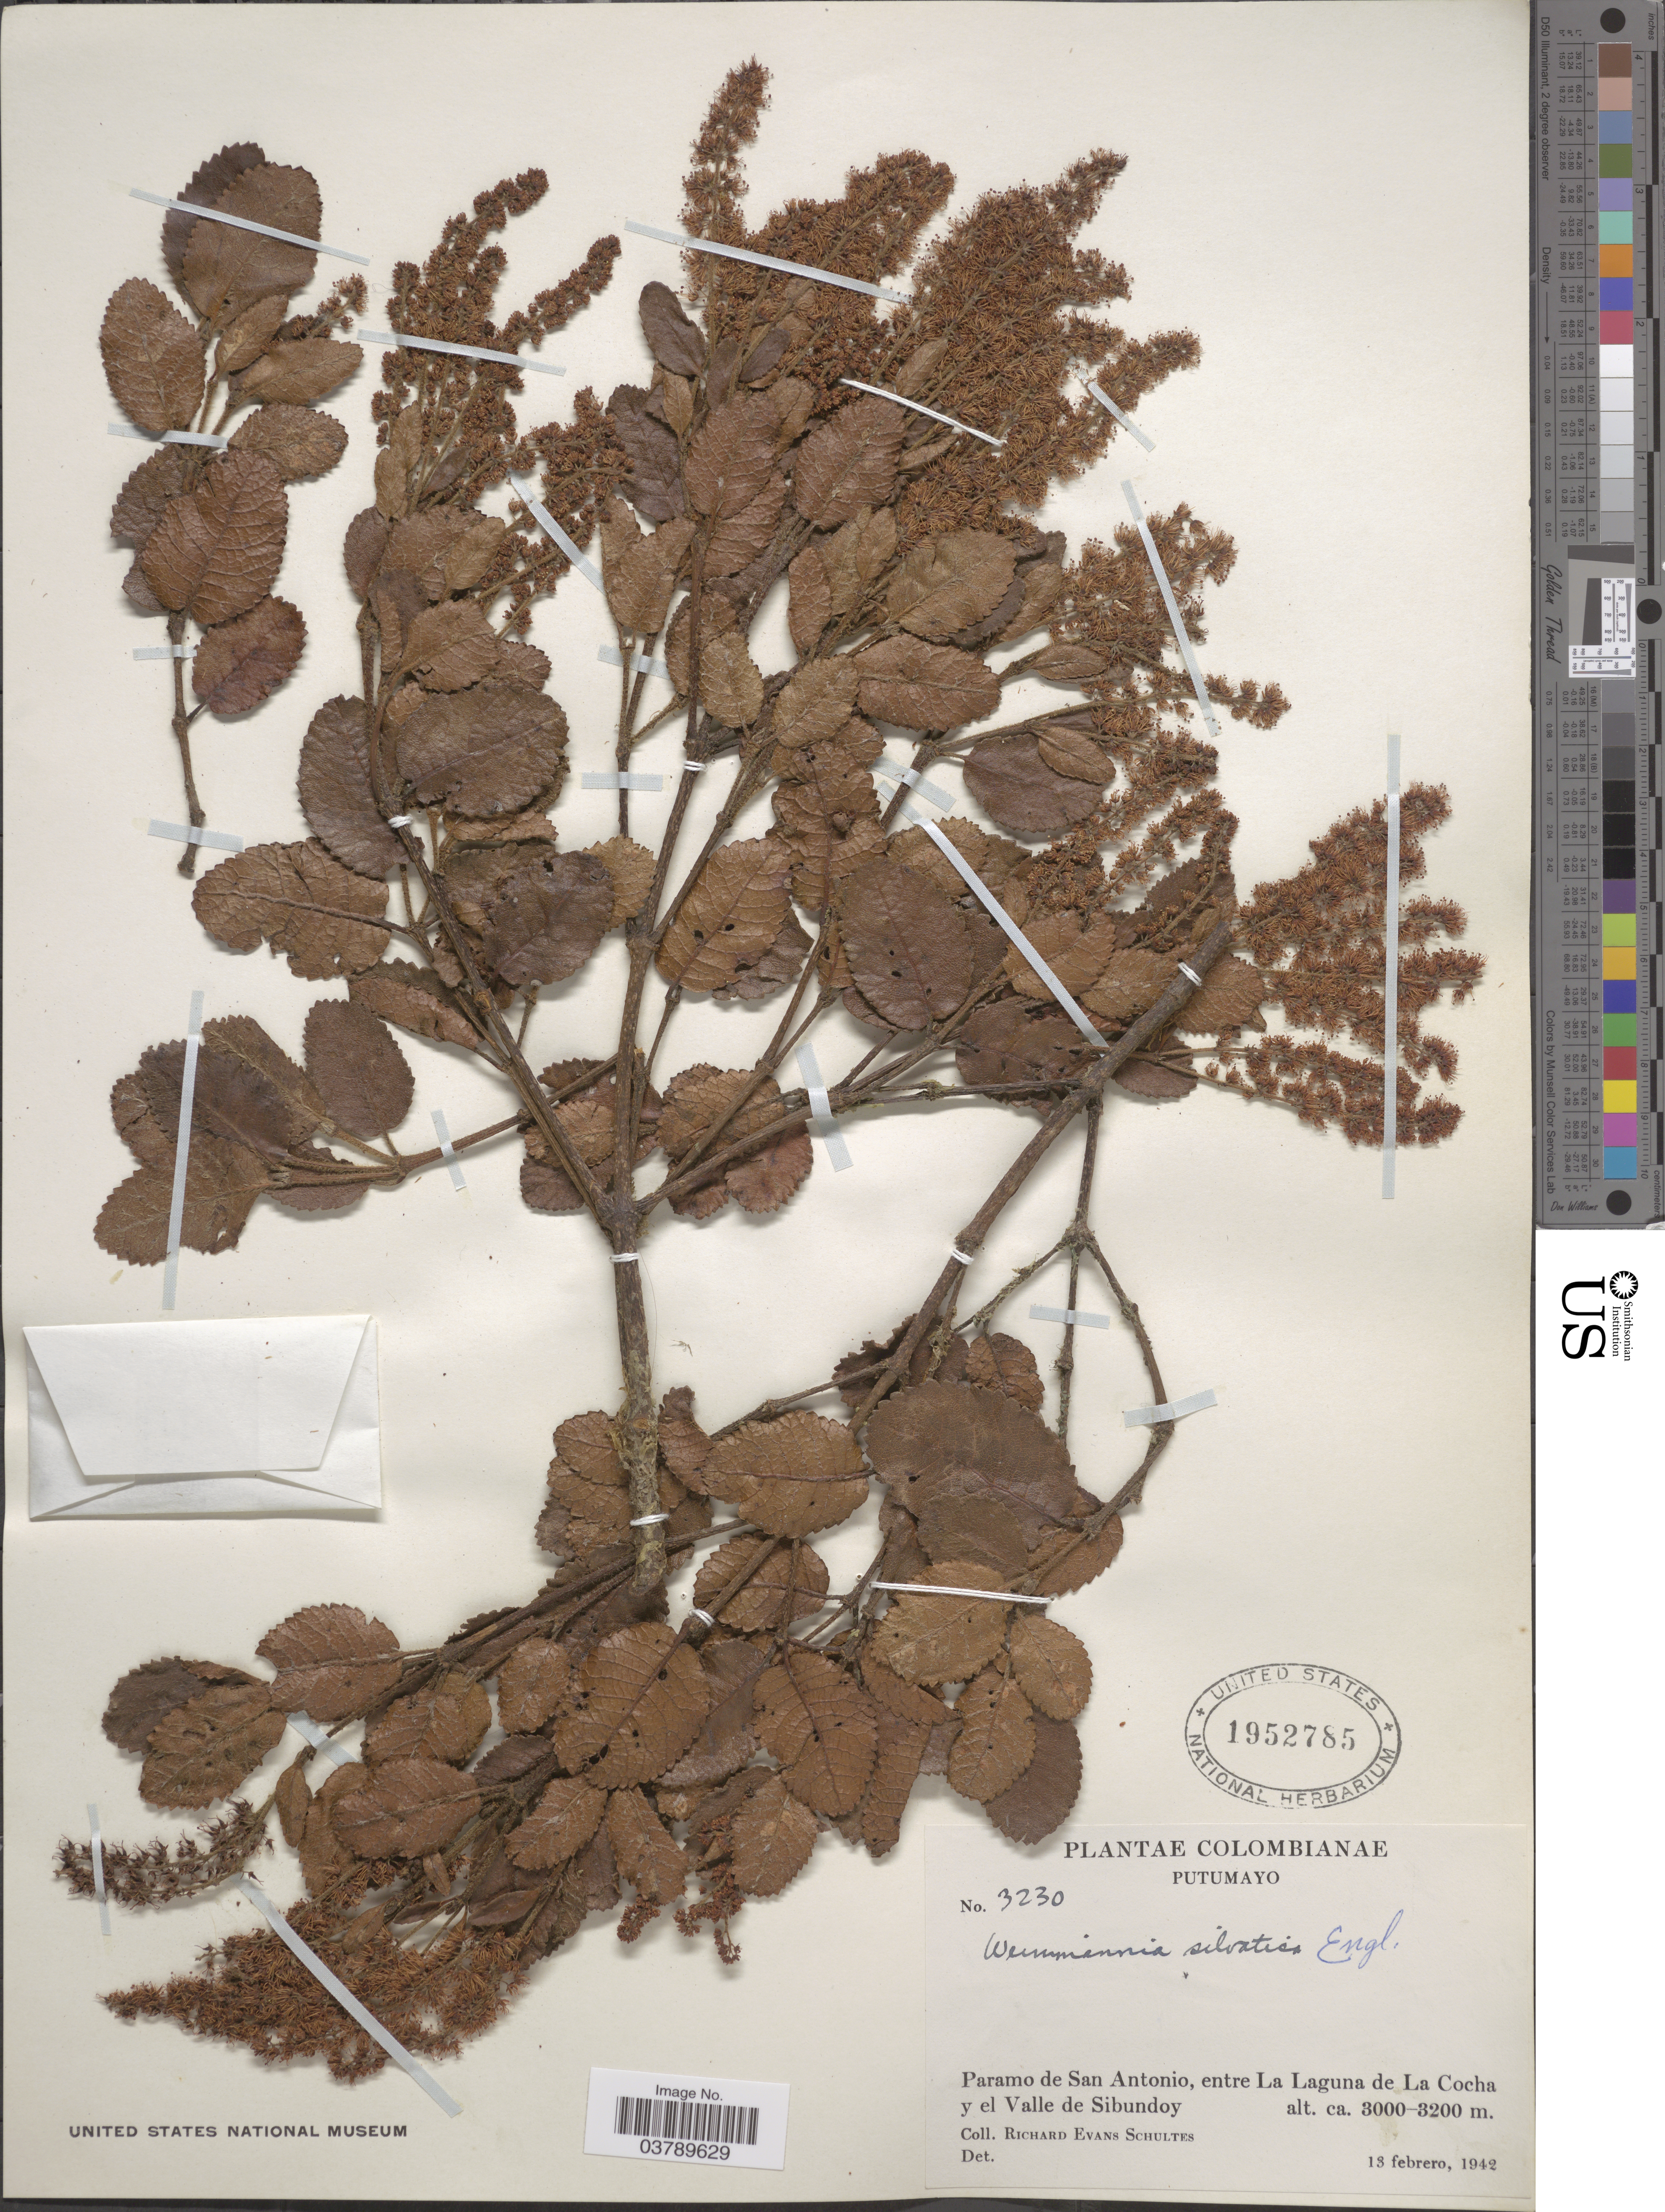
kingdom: Plantae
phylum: Tracheophyta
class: Magnoliopsida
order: Oxalidales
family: Cunoniaceae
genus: Weinmannia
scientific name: Weinmannia rollottii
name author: Killip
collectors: R. E. Schultes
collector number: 3230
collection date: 1942-02-13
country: Colombia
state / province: Putumayo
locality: Paramo de San Antonio, entre La Laguna de La Cocha y el Valle de Sibundoy.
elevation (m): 3000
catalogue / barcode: US 1952785